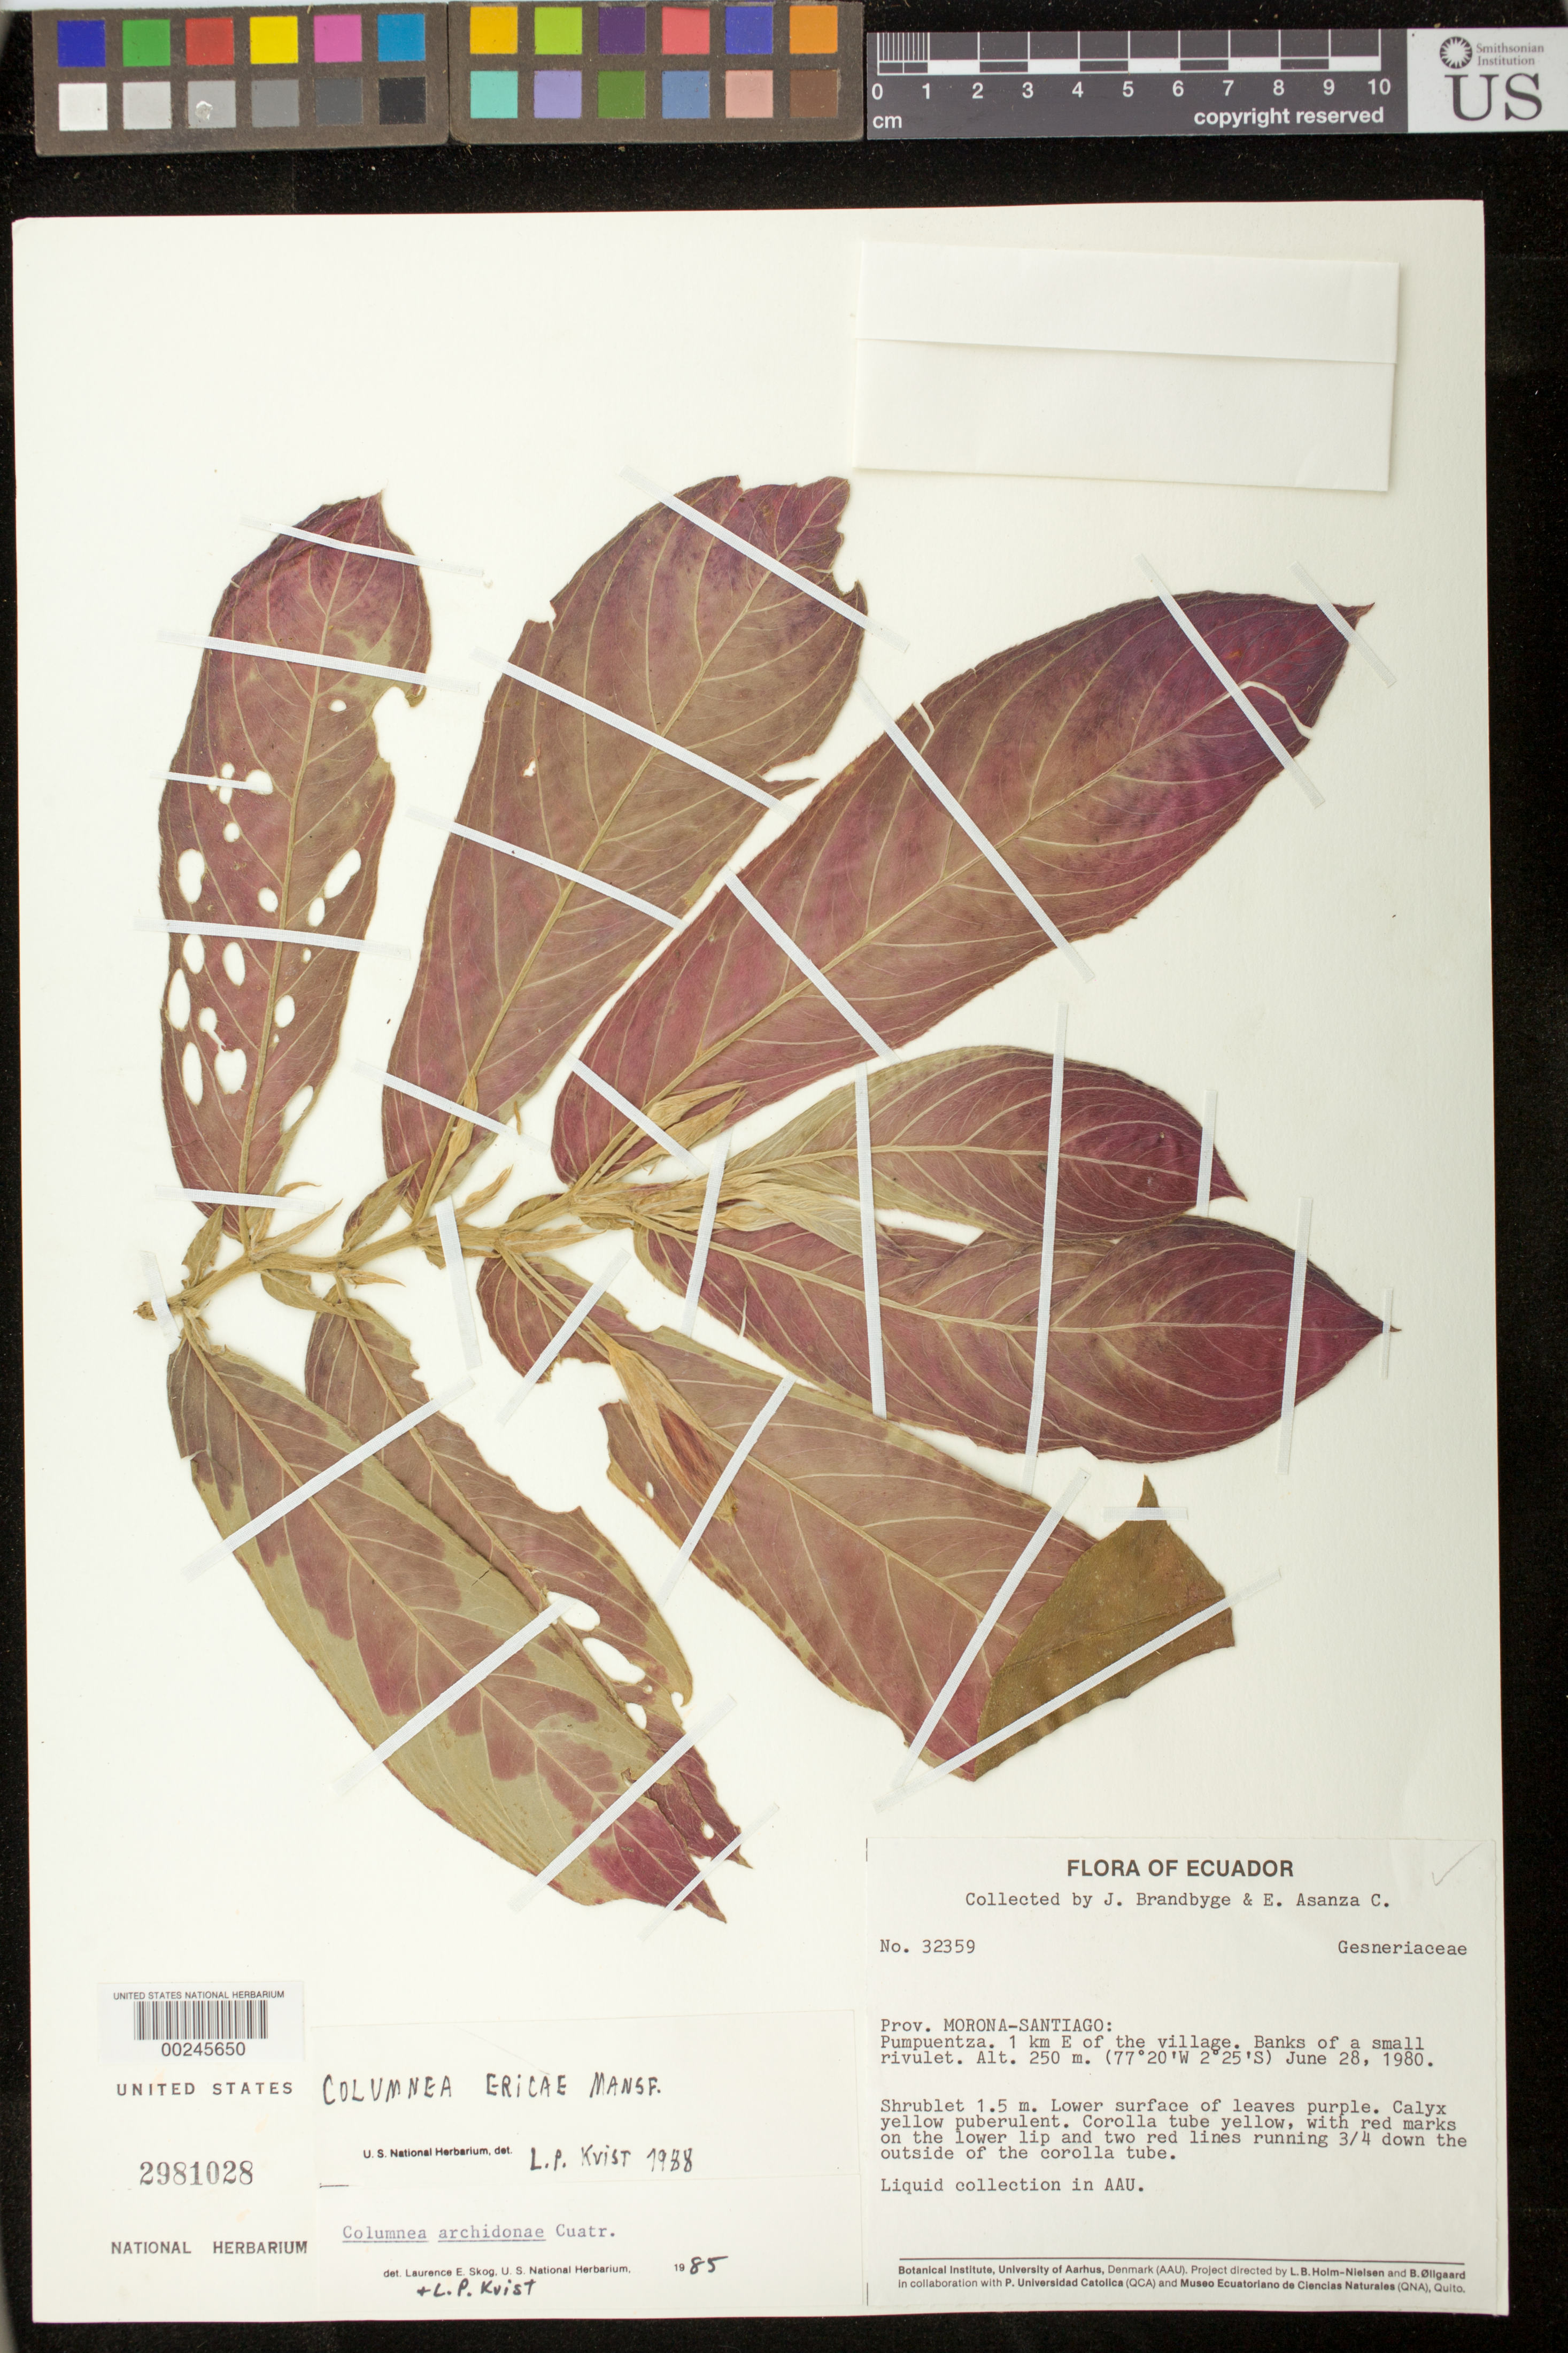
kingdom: Plantae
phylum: Tracheophyta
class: Magnoliopsida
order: Lamiales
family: Gesneriaceae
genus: Columnea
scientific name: Columnea ericae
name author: Mansf.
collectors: J. Brandbyge & E. Asanza C.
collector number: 32359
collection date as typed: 28 Jun 1980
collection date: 1980-06-28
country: Ecuador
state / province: Morona-Santiago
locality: Pumpuentza, 1 km E of the village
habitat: Banks of a small rivulet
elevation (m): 250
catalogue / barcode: US 2981028